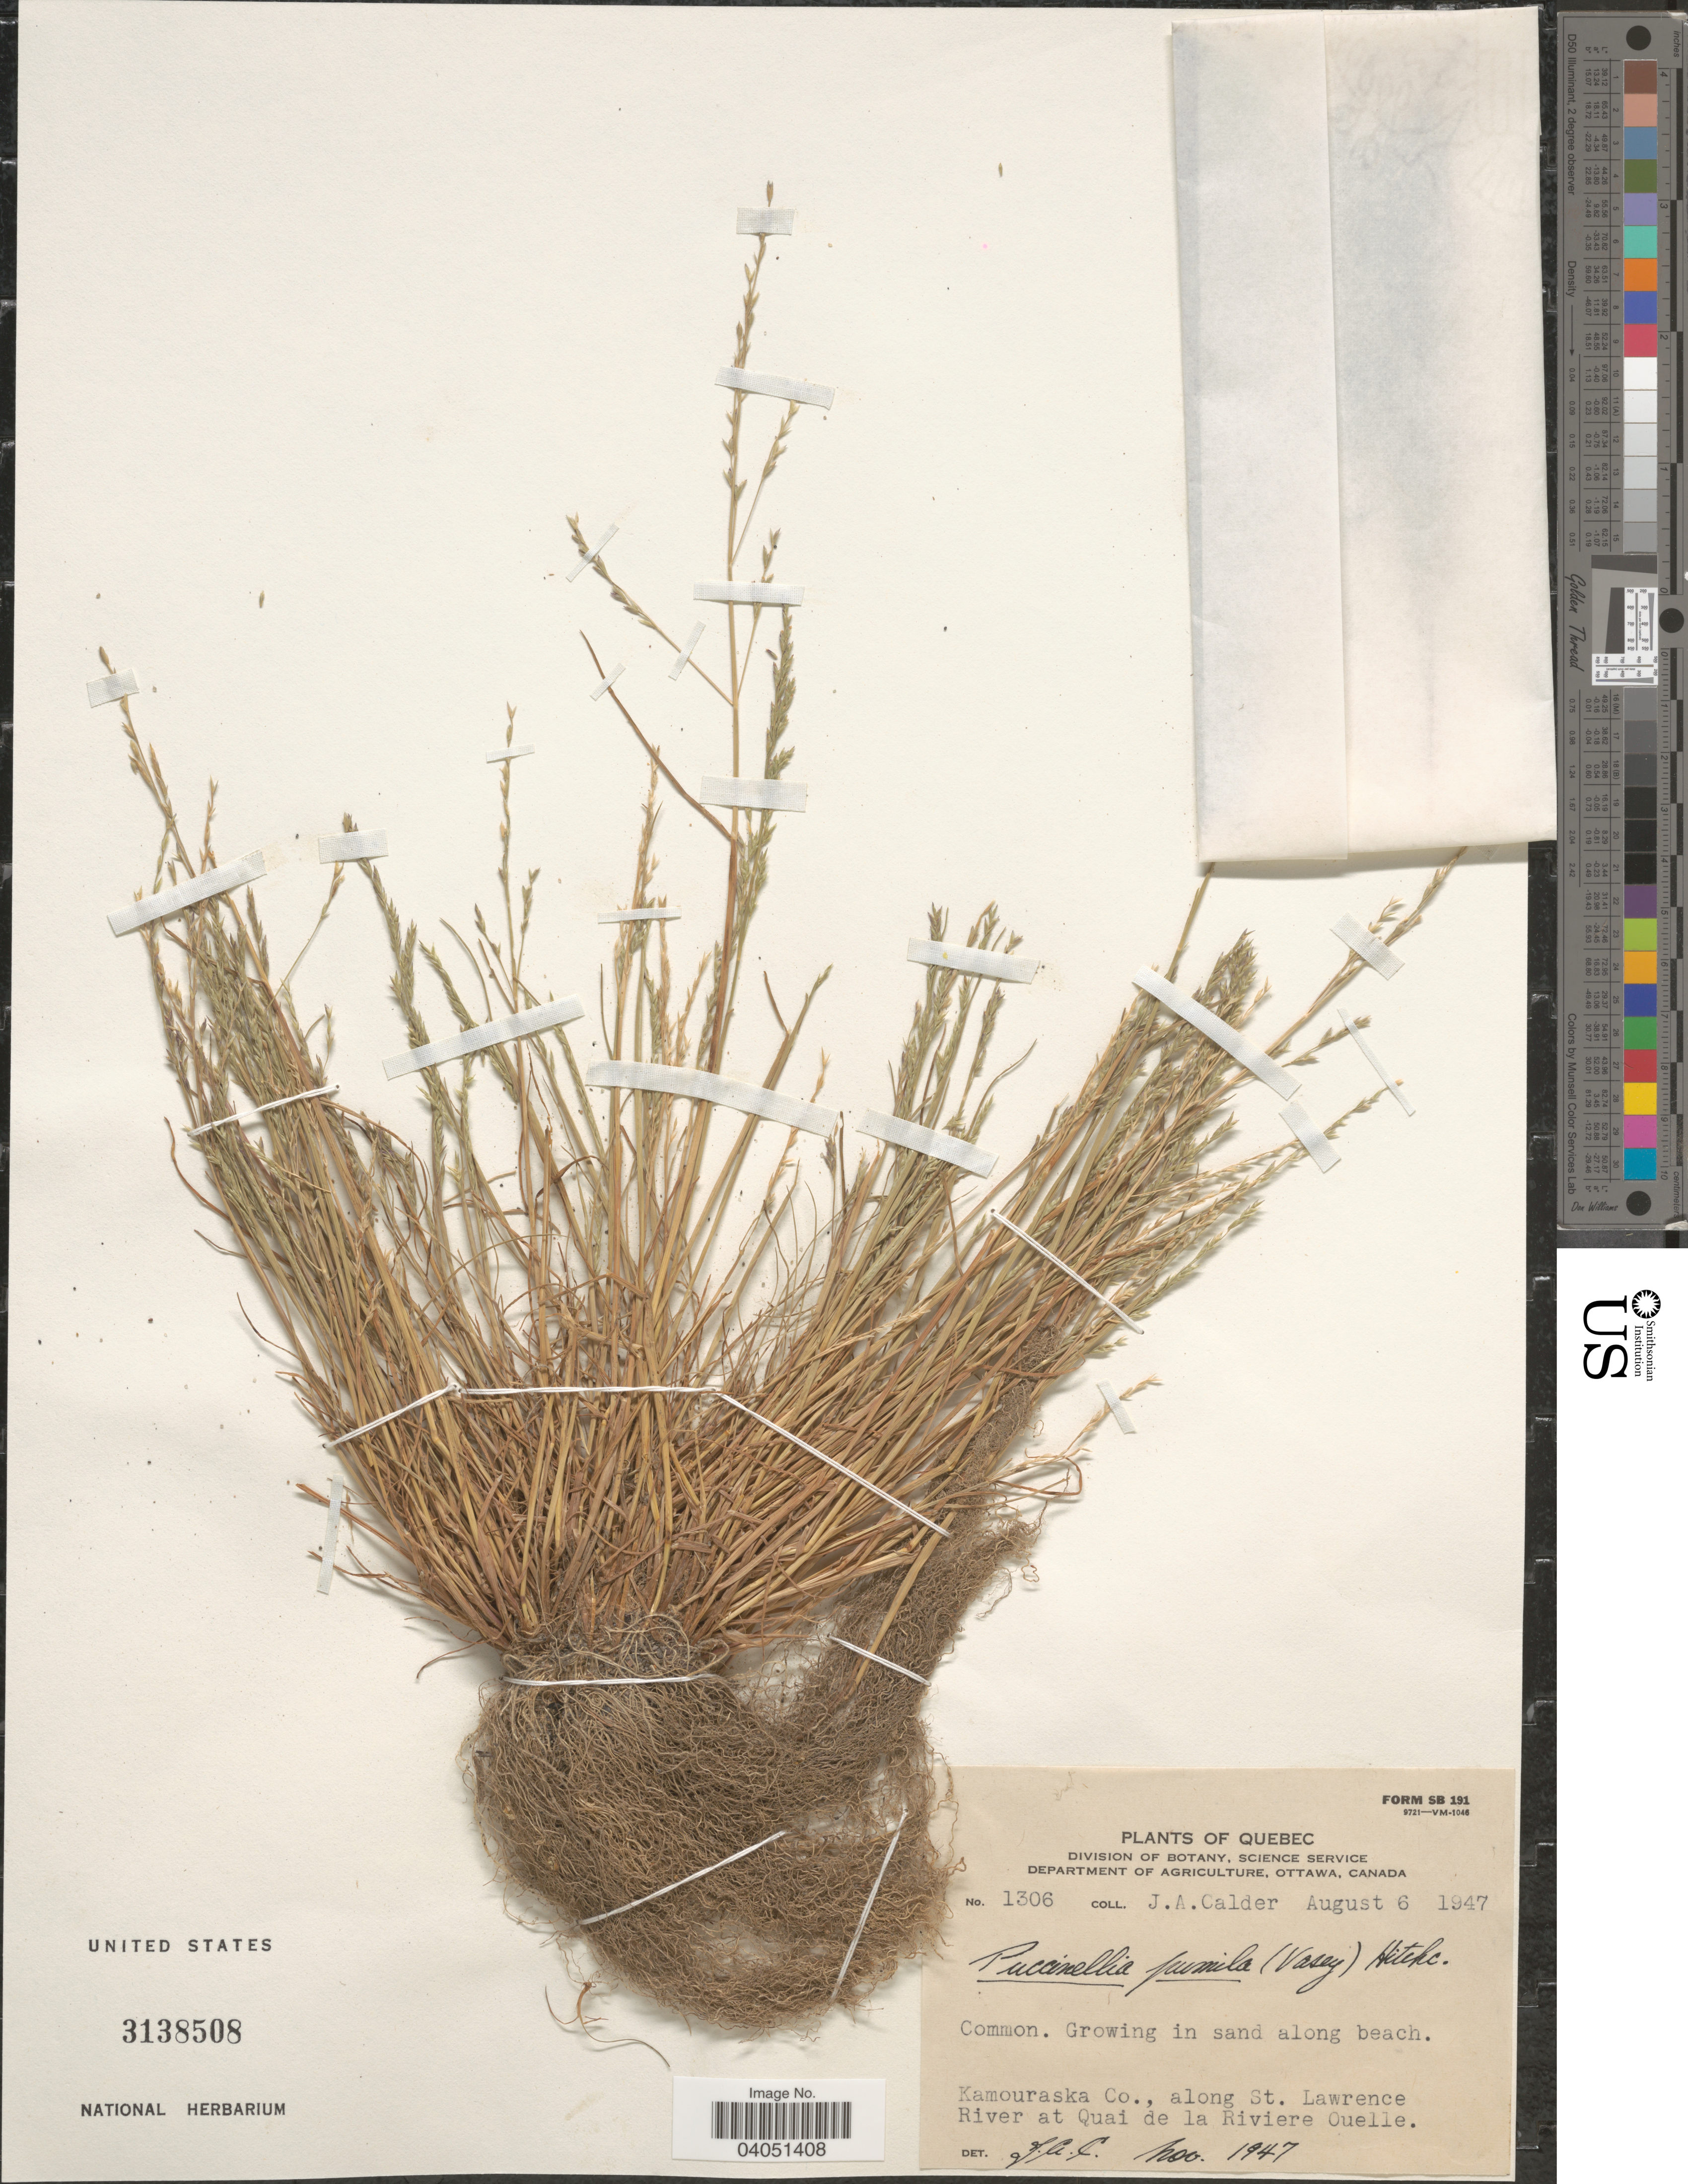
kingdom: Plantae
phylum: Tracheophyta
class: Liliopsida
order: Poales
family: Poaceae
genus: Puccinellia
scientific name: Puccinellia pumila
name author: (Vasey) Hitchc.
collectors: J. A. Calder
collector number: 1306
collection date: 1947-08-06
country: Canada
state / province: Quebec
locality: Kamouraska Co., along St. Lawrence river at Quai de la Riviere Ouelle.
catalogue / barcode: US 3138508